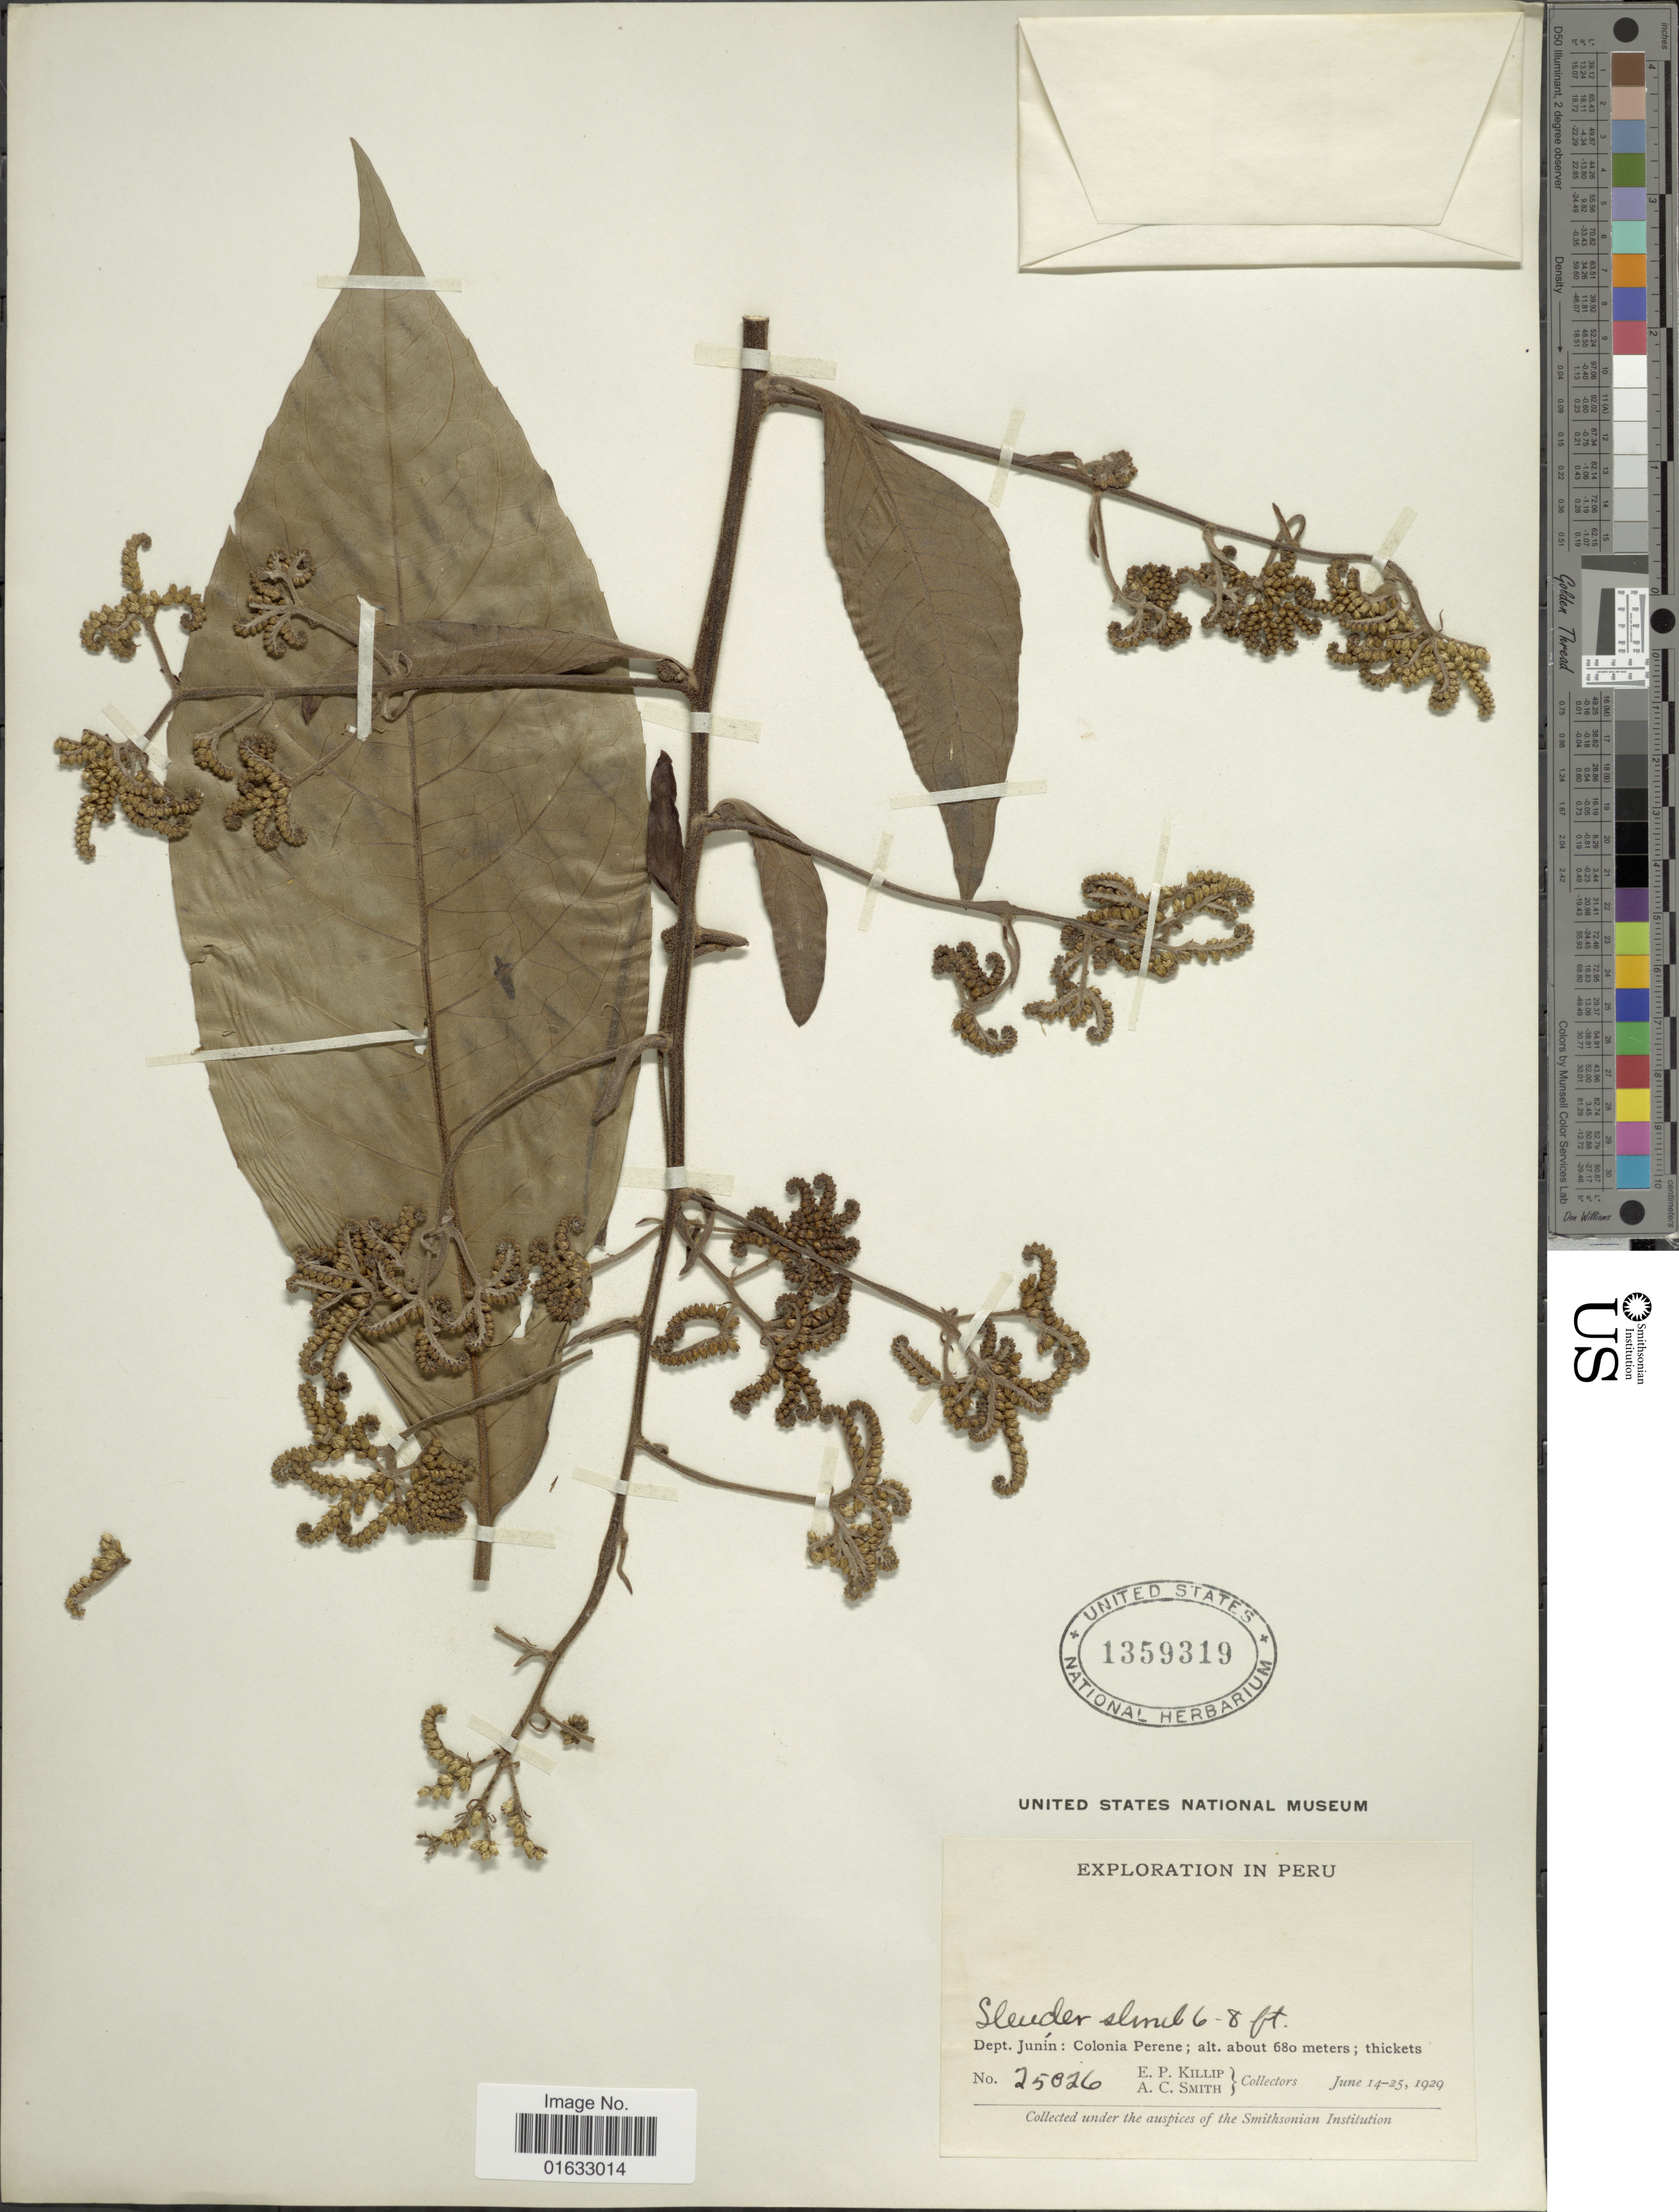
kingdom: Plantae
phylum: Tracheophyta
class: Magnoliopsida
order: Asterales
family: Asteraceae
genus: Eirmocephala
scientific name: Eirmocephala megaphylla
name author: (Hieron.) H. Rob.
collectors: E. P. Killip & A. C. Smith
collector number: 25026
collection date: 1926-06-14/1926-06-25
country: Peru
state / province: Junín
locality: Peru, Dept. Junín: Colonia Perence.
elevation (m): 680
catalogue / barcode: US 1359319